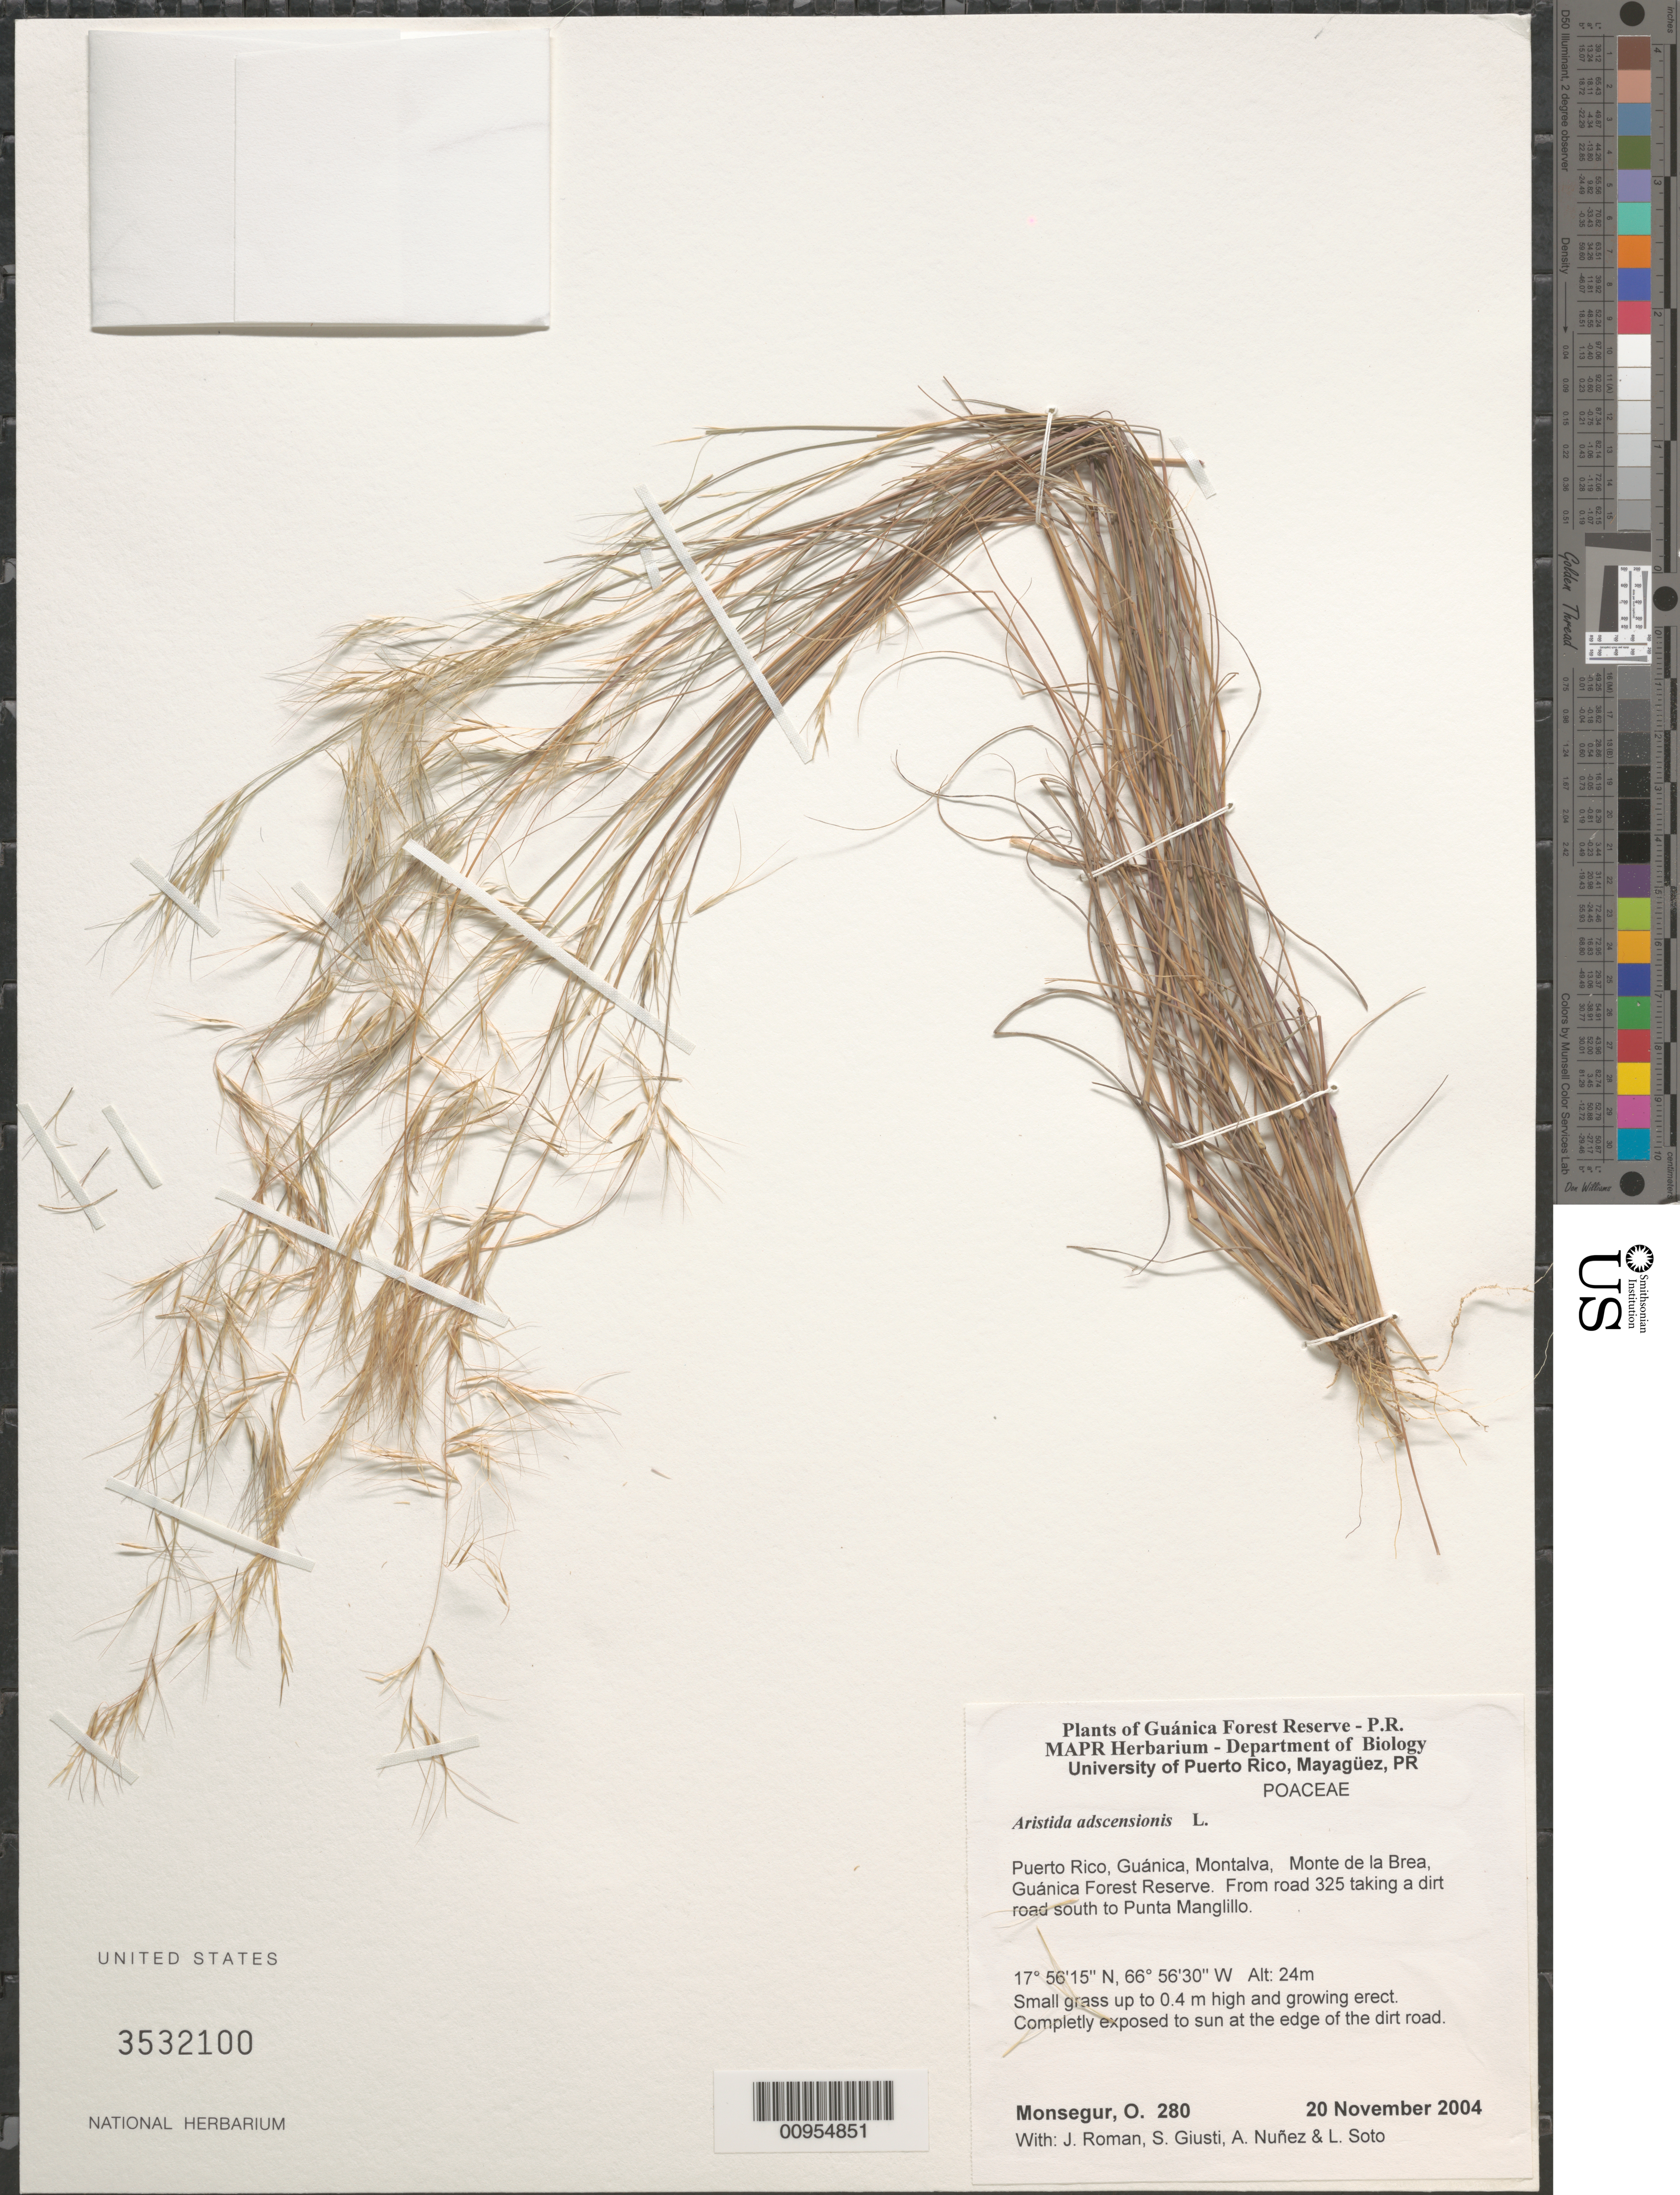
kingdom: Plantae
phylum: Tracheophyta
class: Liliopsida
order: Poales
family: Poaceae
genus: Aristida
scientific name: Aristida adscensionis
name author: L.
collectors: O. Monsegur, J. Román, S. Giusti, A. Nuñez & L. Soto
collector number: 280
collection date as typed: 20 Nov 2004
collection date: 2004-11-20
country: Puerto Rico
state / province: Guánica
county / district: Montalva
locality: Guánica Forest Reserve. Monte de la Brea, from road 325 taking a dirt road south to Punta Manglillo.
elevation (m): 24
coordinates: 17.56148, 66.56296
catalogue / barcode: US 3532100